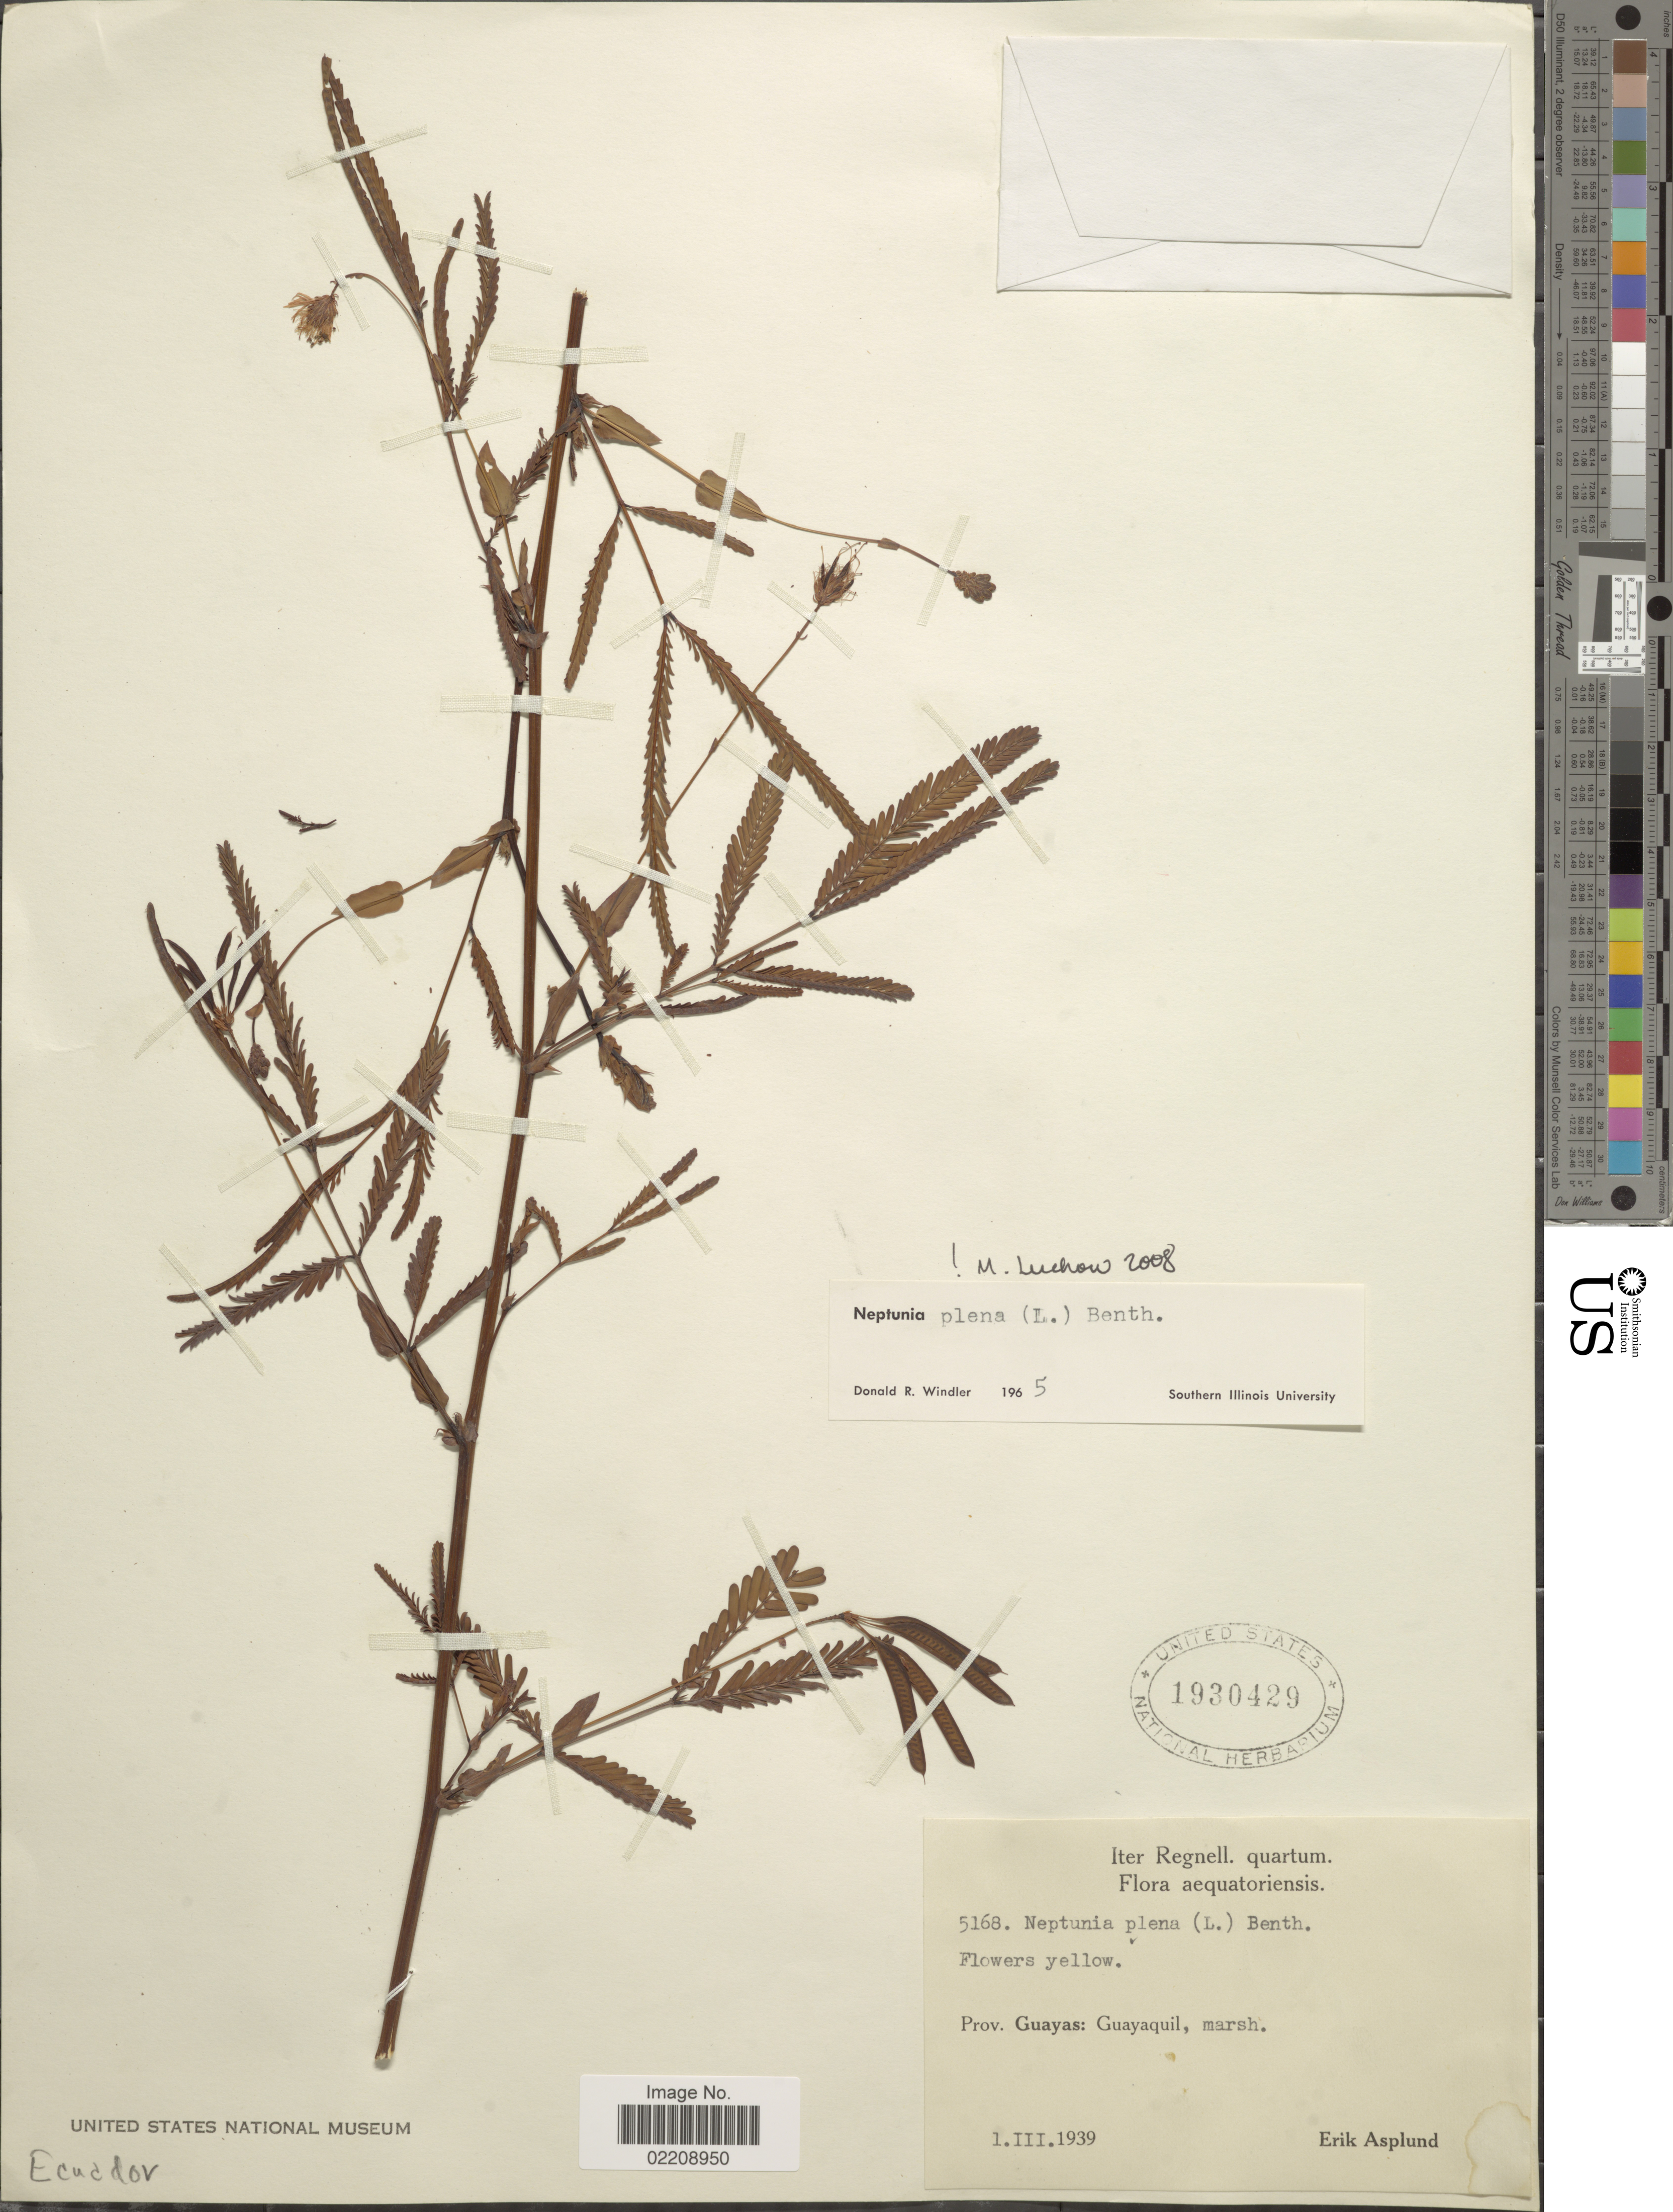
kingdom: Plantae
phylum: Tracheophyta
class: Magnoliopsida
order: Fabales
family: Fabaceae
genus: Neptunia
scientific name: Neptunia plena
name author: (L.) Benth.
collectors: E. Asplund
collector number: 5168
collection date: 1939-03-01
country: Ecuador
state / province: Guayas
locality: Guayaquil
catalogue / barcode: US 1930429